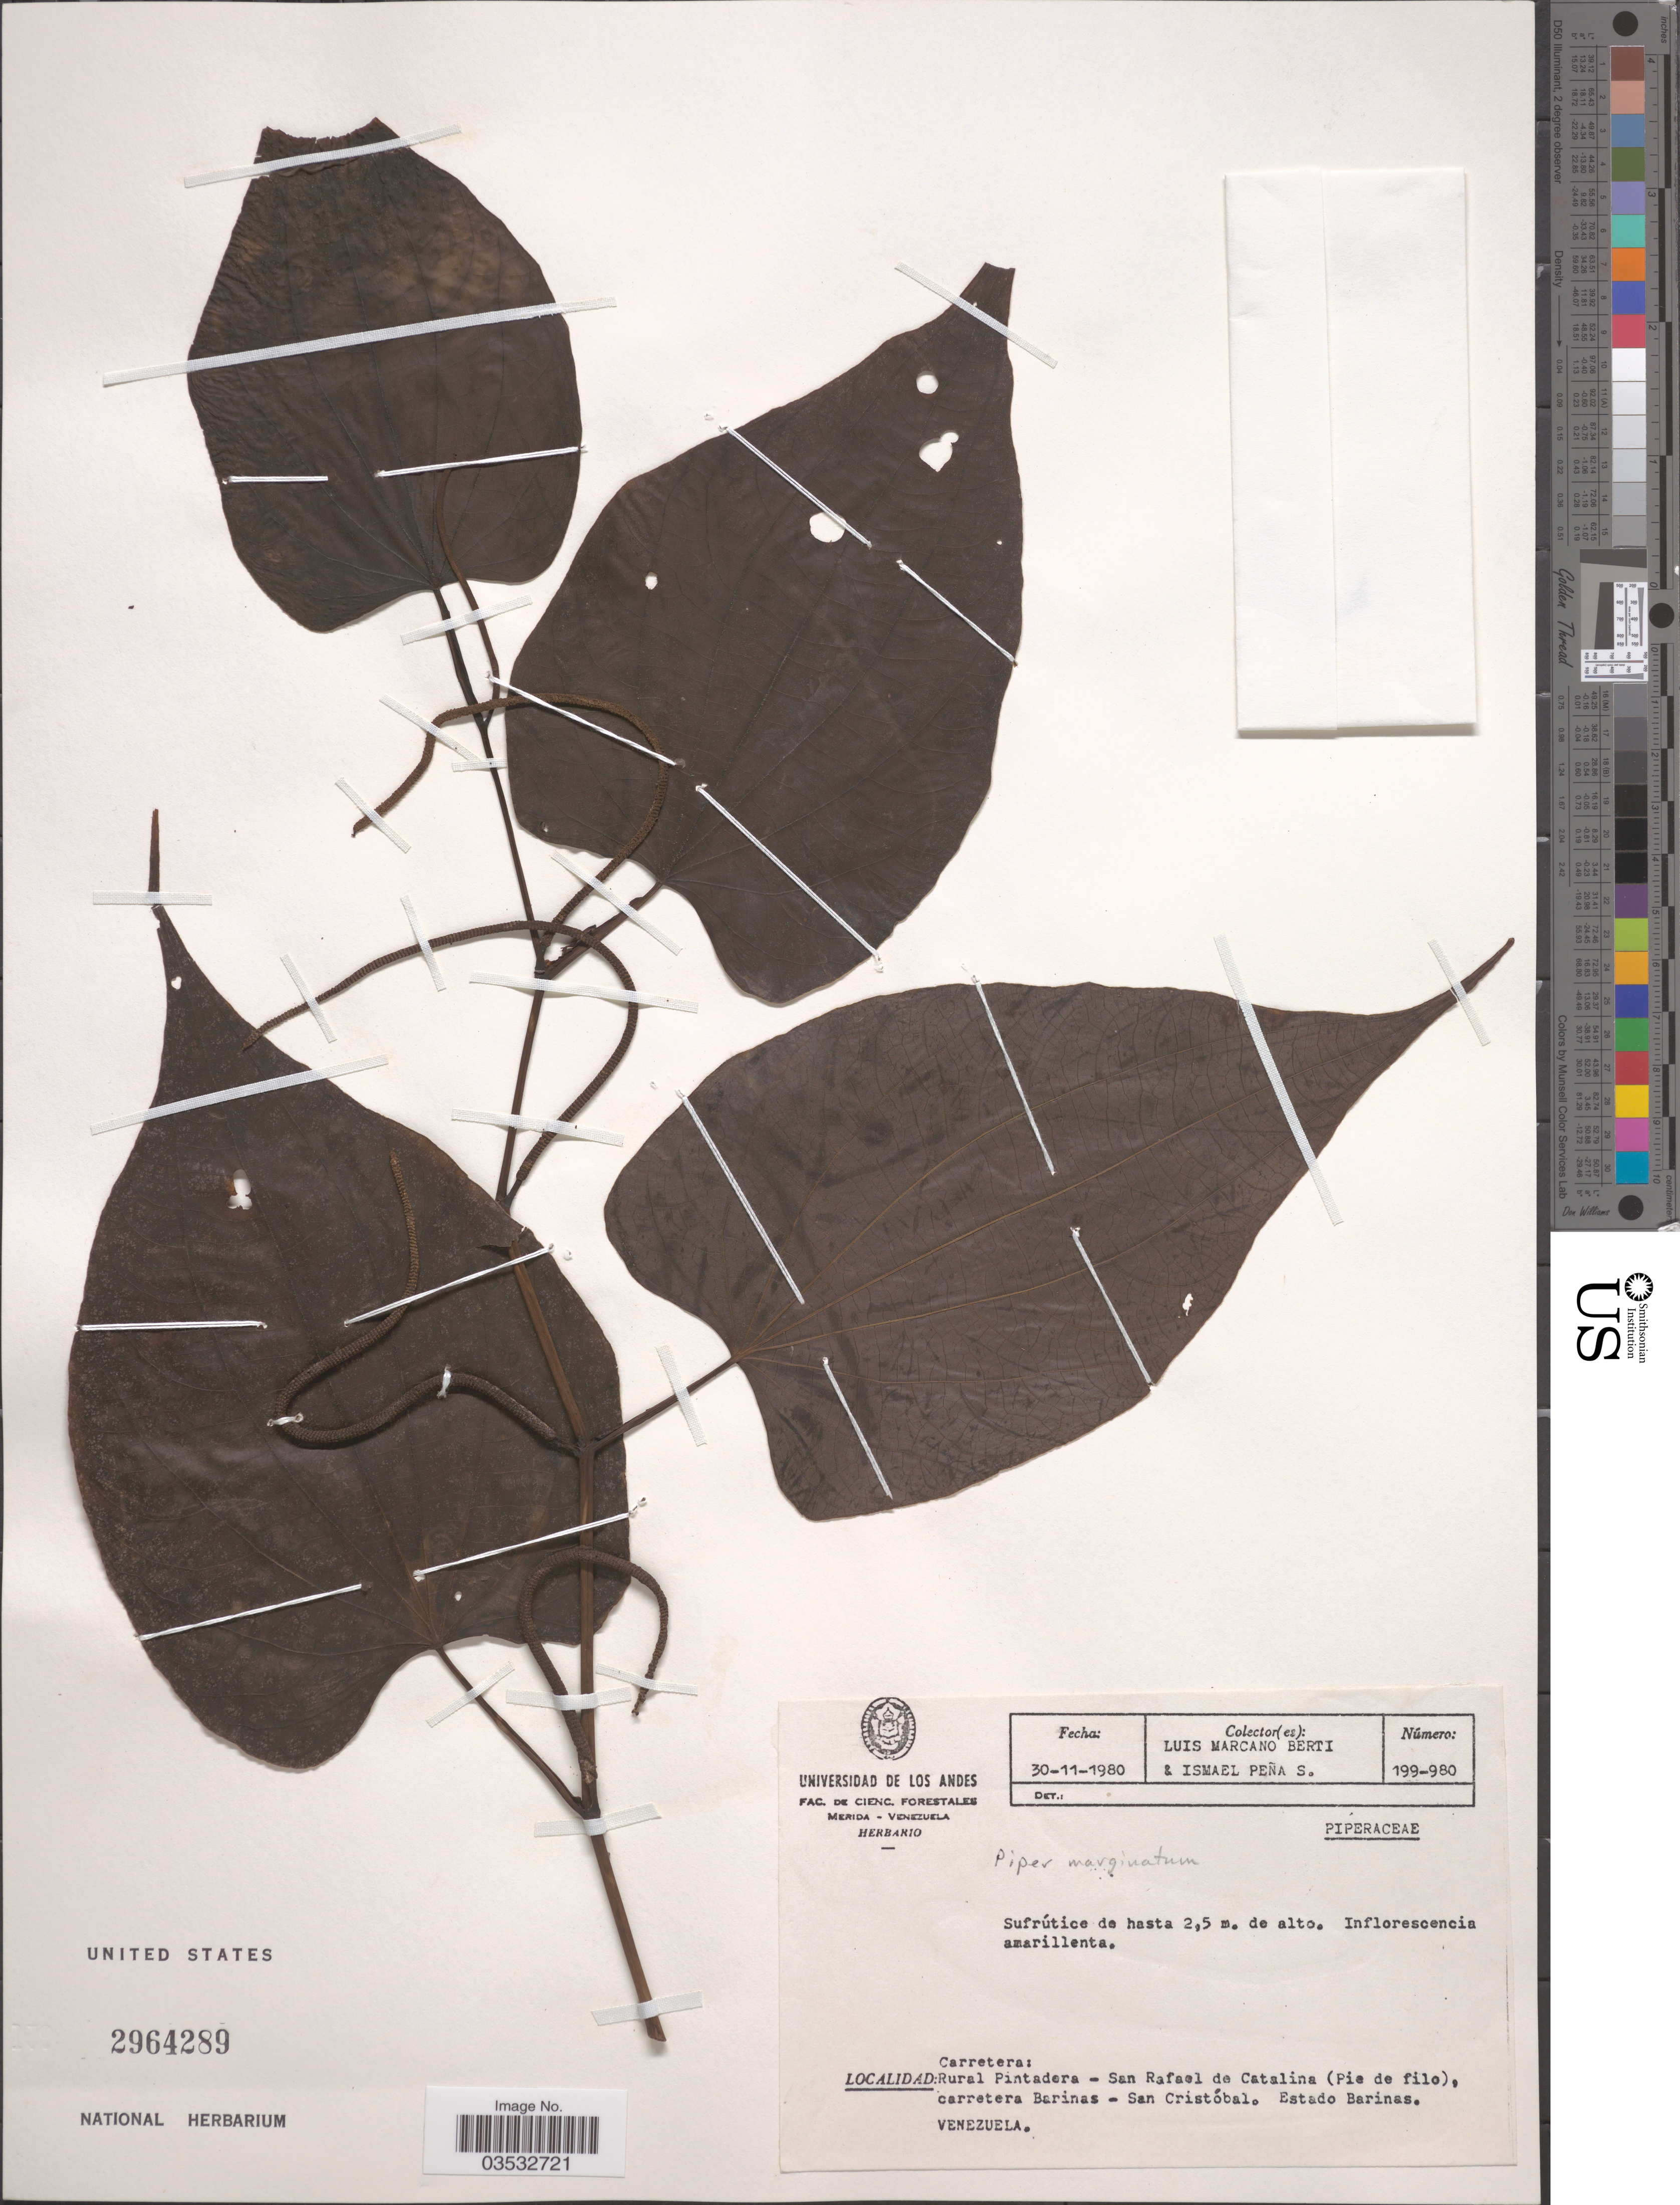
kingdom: Plantae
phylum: Tracheophyta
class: Magnoliopsida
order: Piperales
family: Piperaceae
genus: Piper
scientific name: Piper marginatum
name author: Jacq.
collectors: L. Marcano-Berti & I. Peña S.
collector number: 199-980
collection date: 1980-11-30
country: Venezuela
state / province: Barinas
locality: Carretera: Rural Pintadera - San Rafael de Catalina (Pie de filo), carretera Barinas - San Cristóbal.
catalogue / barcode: US 2964289